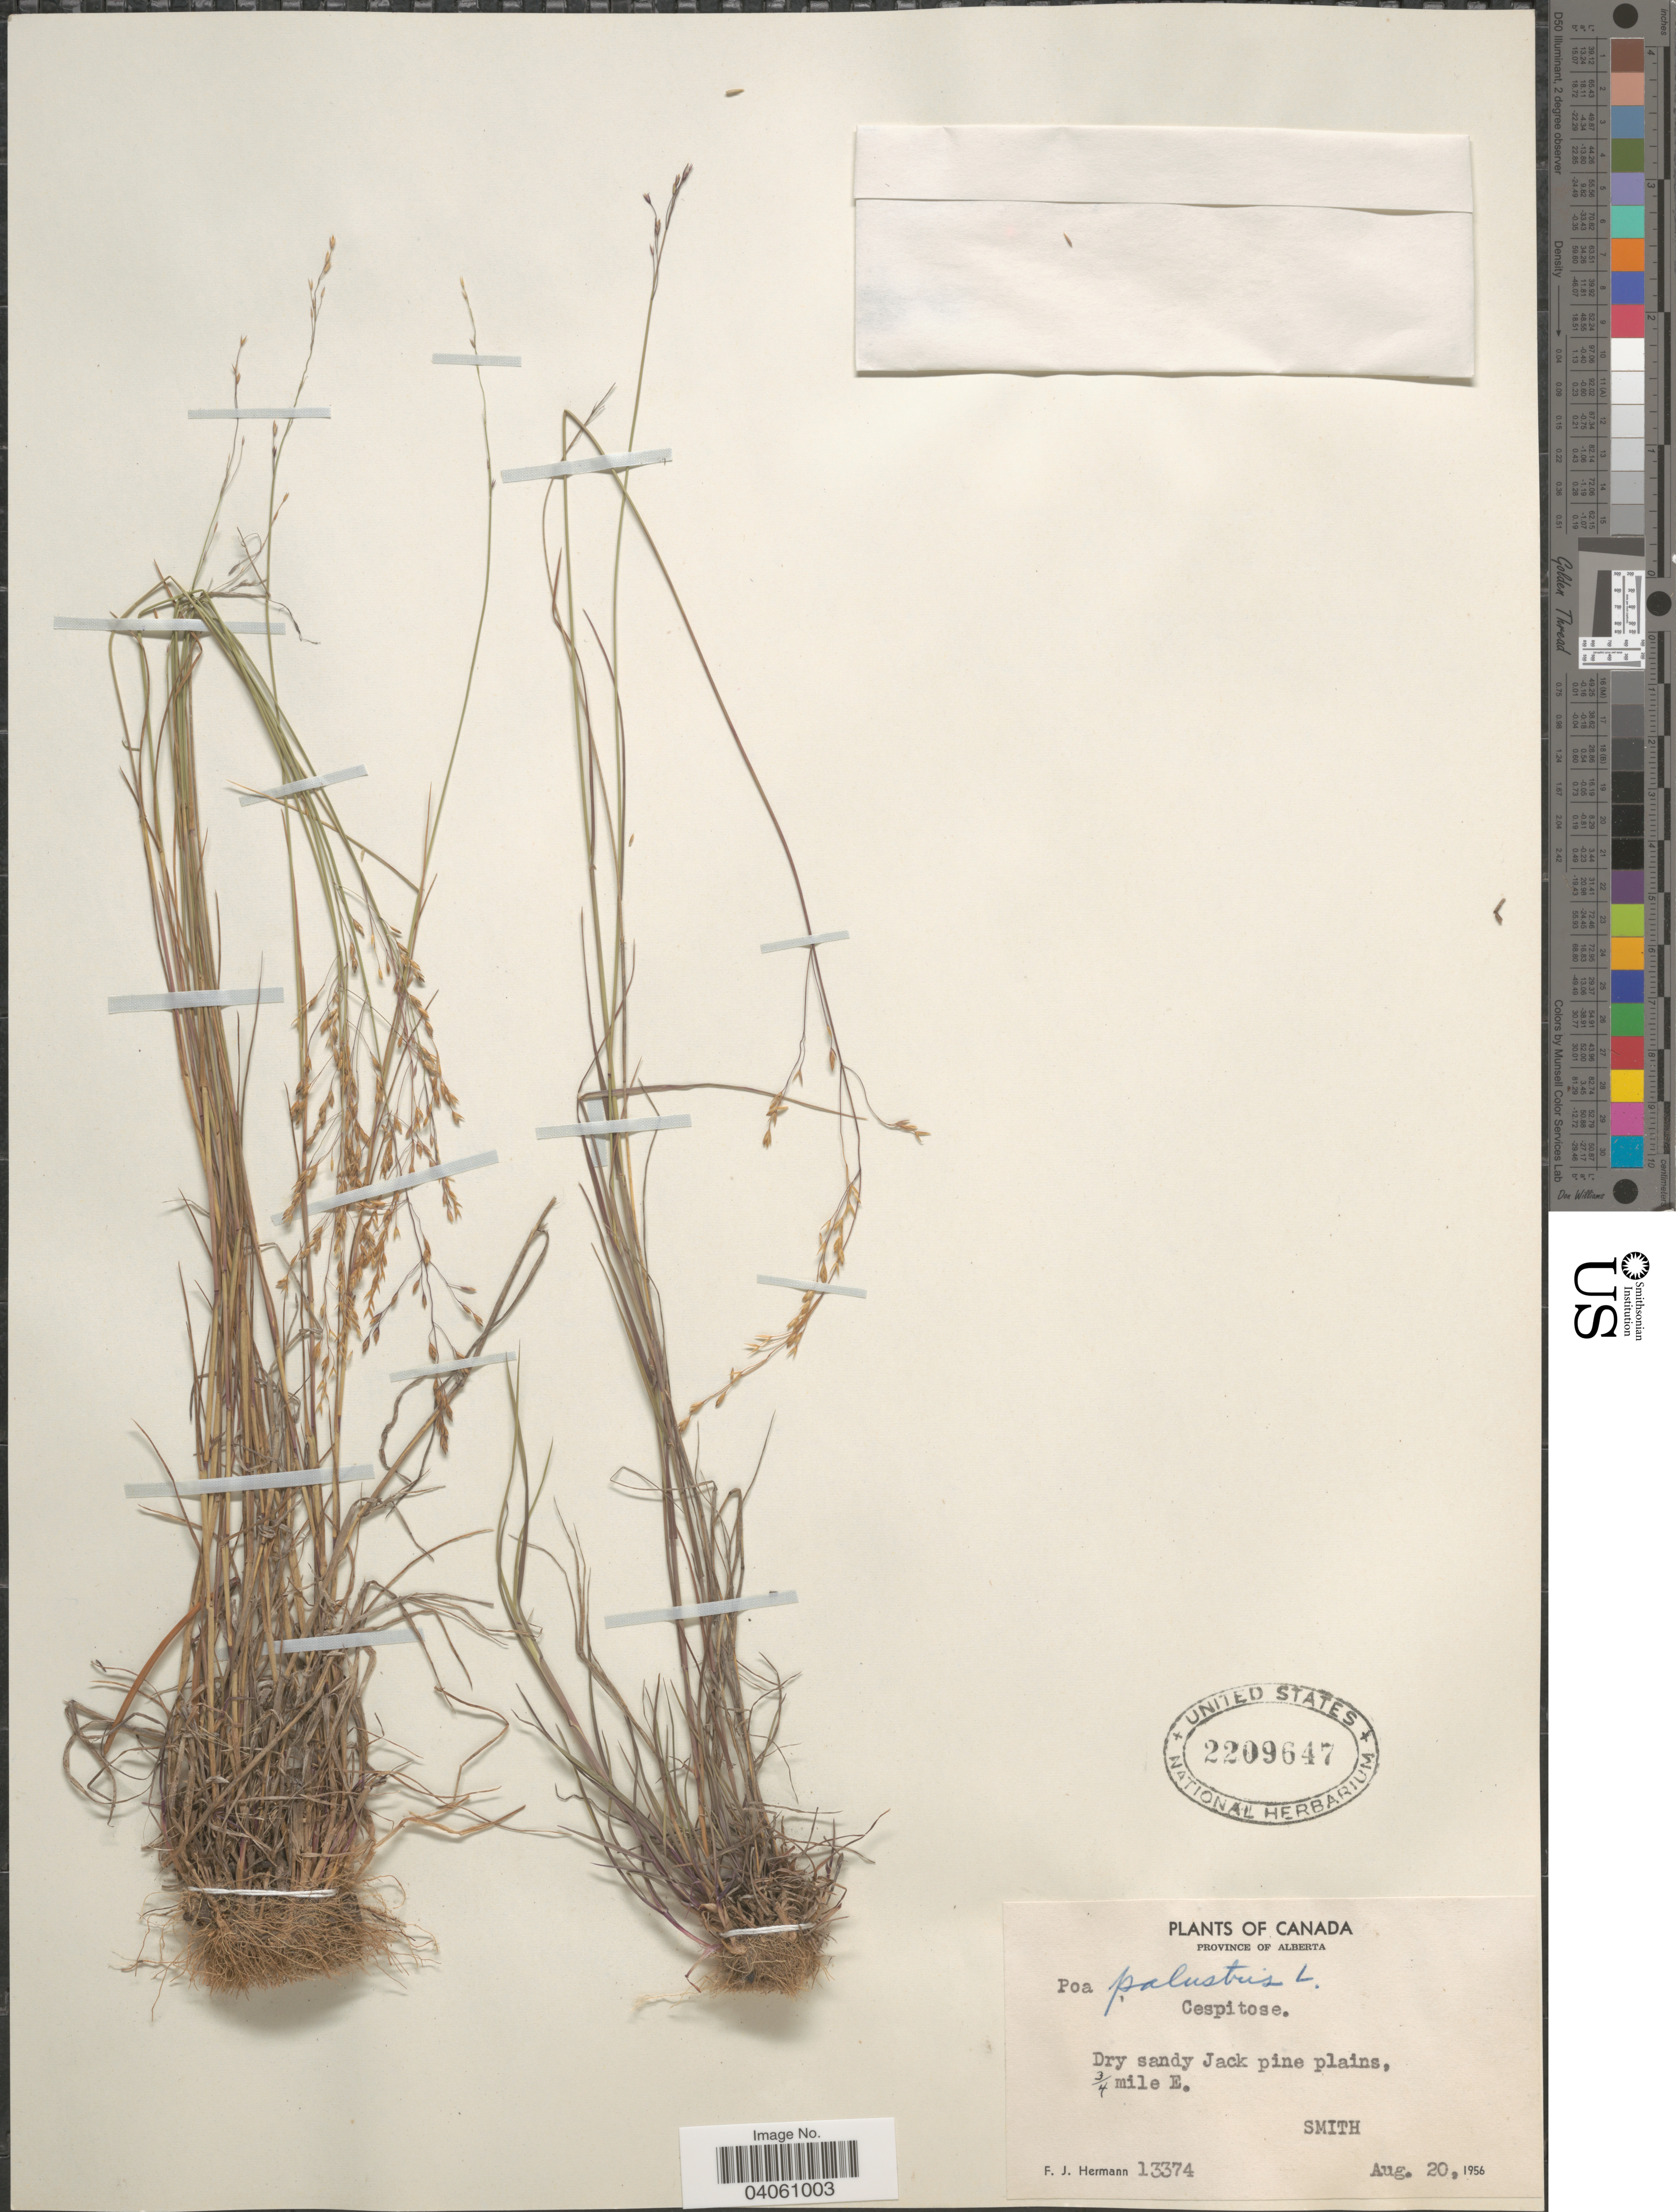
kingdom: Plantae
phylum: Tracheophyta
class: Liliopsida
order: Poales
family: Poaceae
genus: Poa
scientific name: Poa palustris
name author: L.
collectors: F. J. Hermann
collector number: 13374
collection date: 1956-08-20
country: Canada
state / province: Alberta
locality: Dry sandy Jack pine plains, ¾ mile E. Smith.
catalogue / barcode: US 2209647